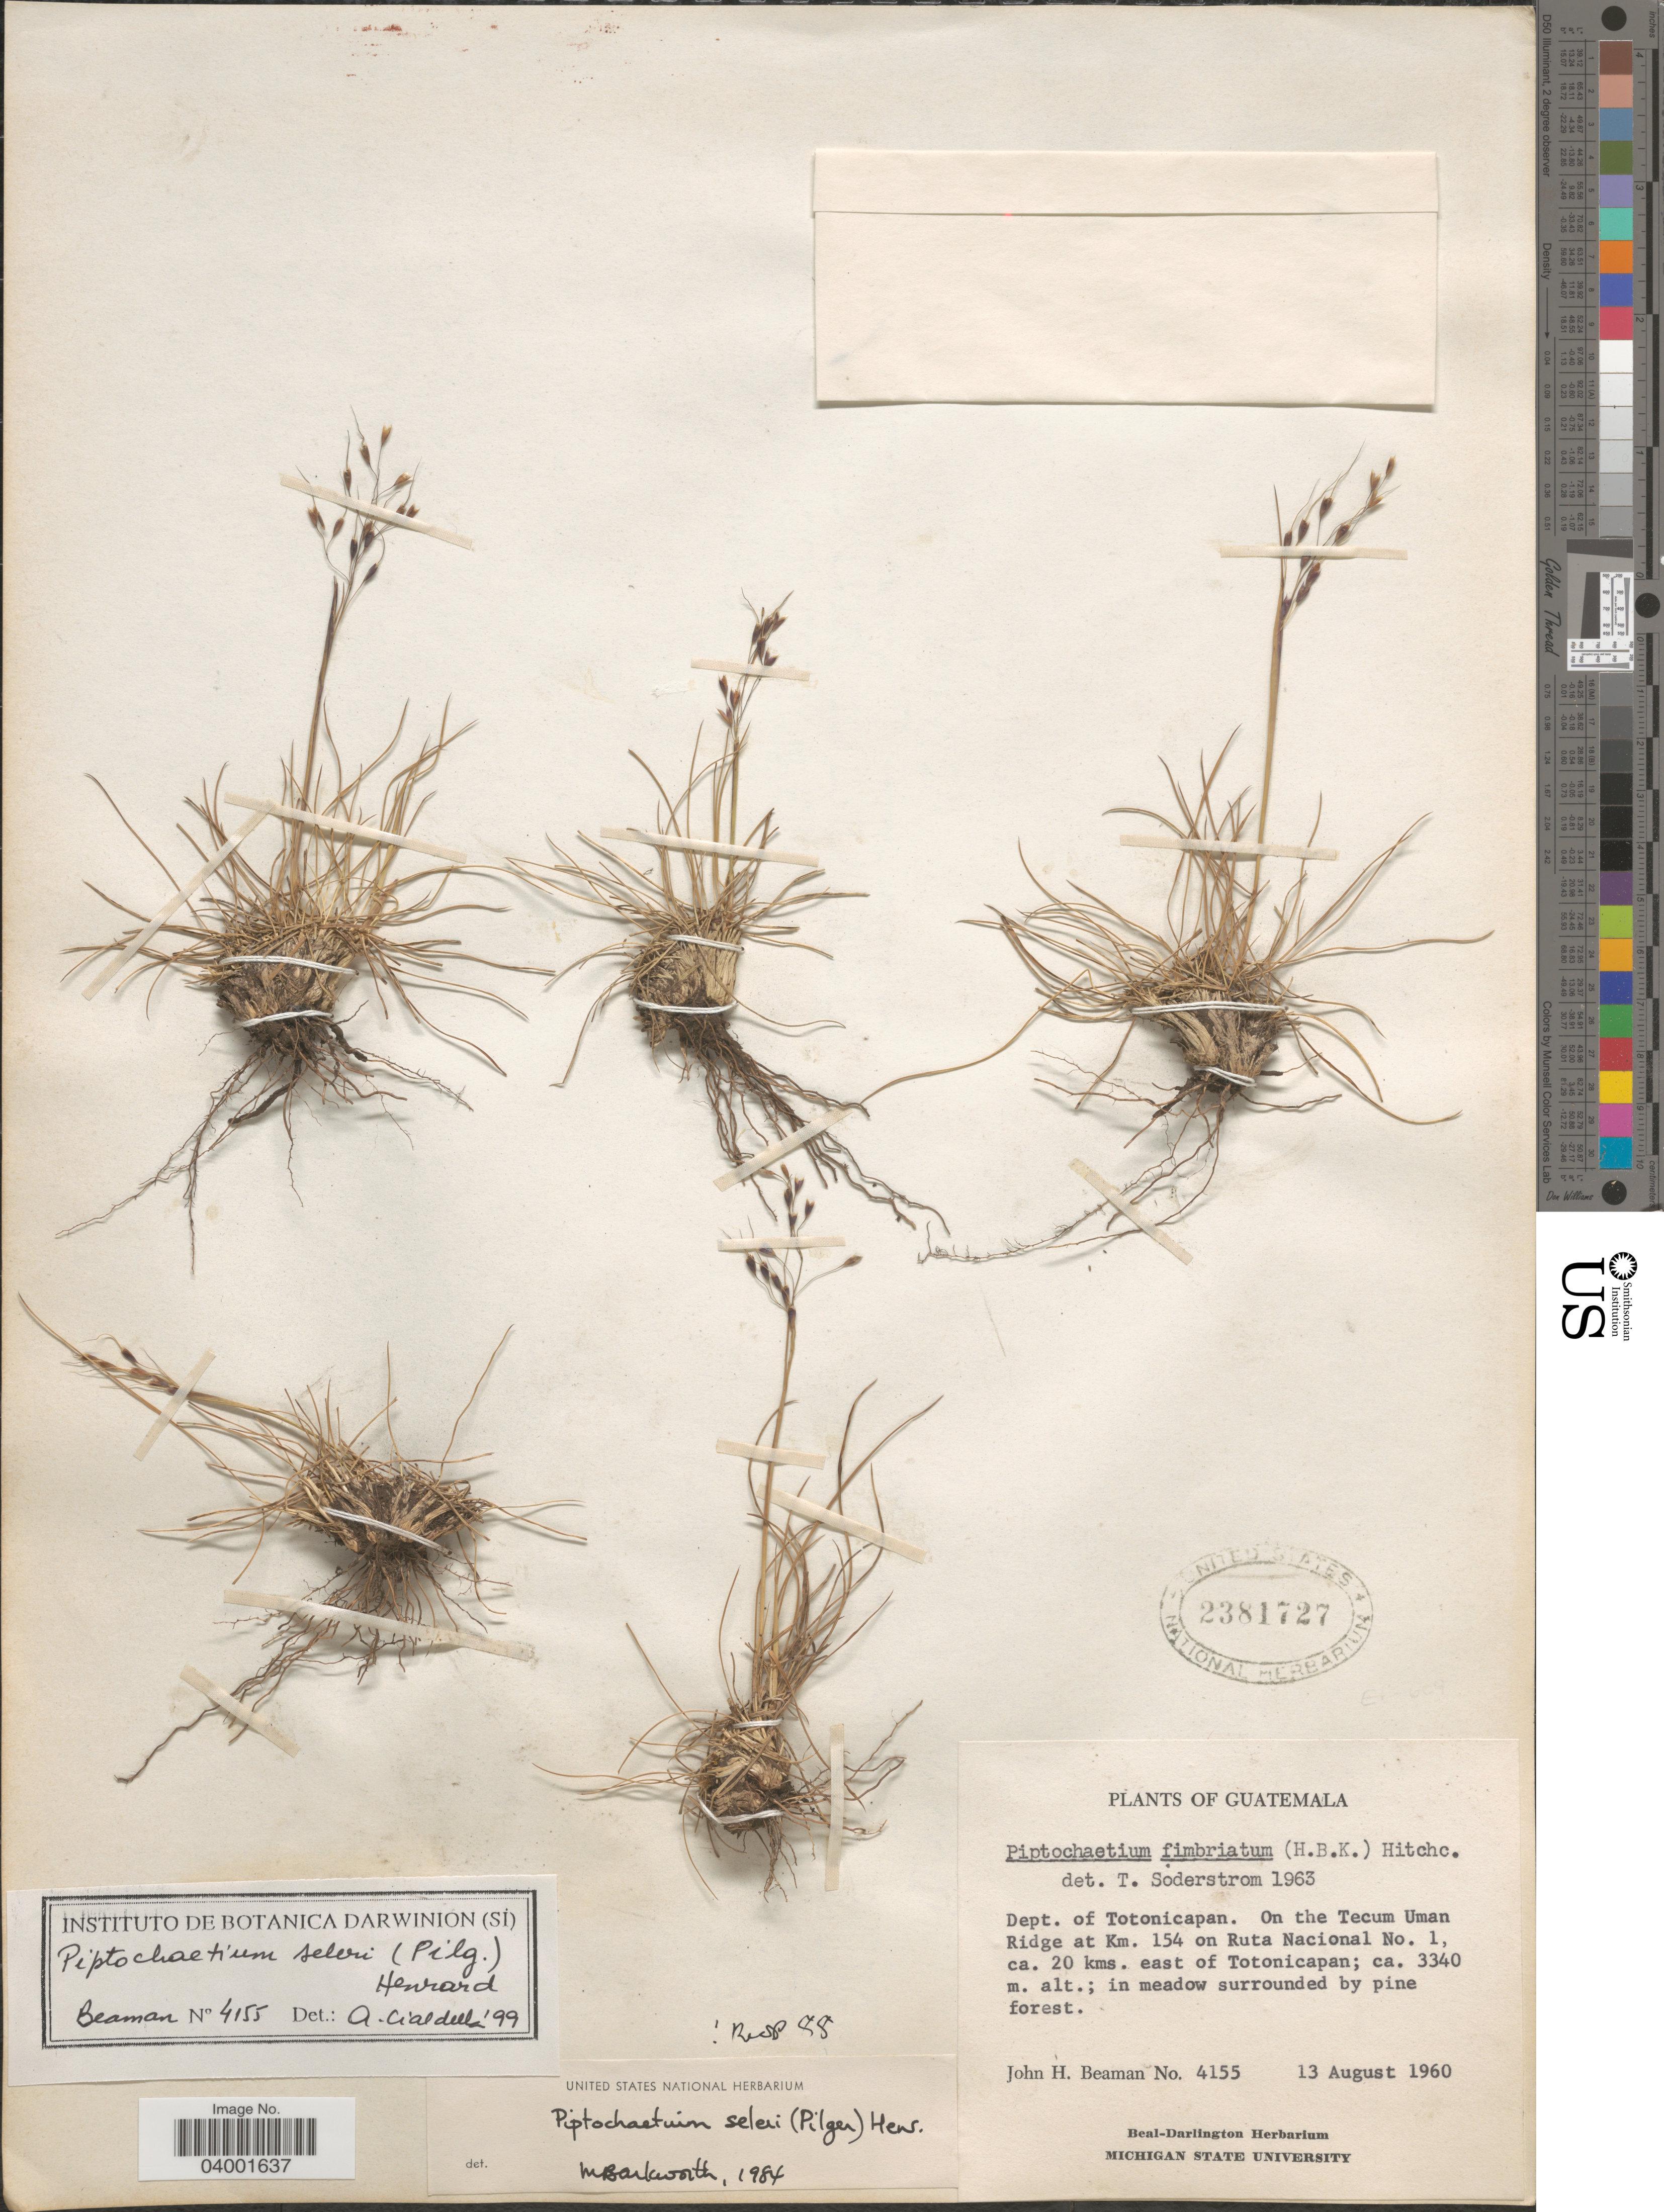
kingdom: Plantae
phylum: Tracheophyta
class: Liliopsida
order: Poales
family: Poaceae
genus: Piptochaetium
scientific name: Piptochaetium seleri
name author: (Pilg.) Henr.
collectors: J. H. Beaman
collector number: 4155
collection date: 1960-08-13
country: Guatemala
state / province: Totonicapan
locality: Dept. of Totonicapan. On the Tecum Uman Ridge at Km. 154 on Ruta Nacional No. 1, ca. 20 kms. east of Totonicapan; in meadow surrounded by pine forest.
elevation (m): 3340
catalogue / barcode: US 2381727